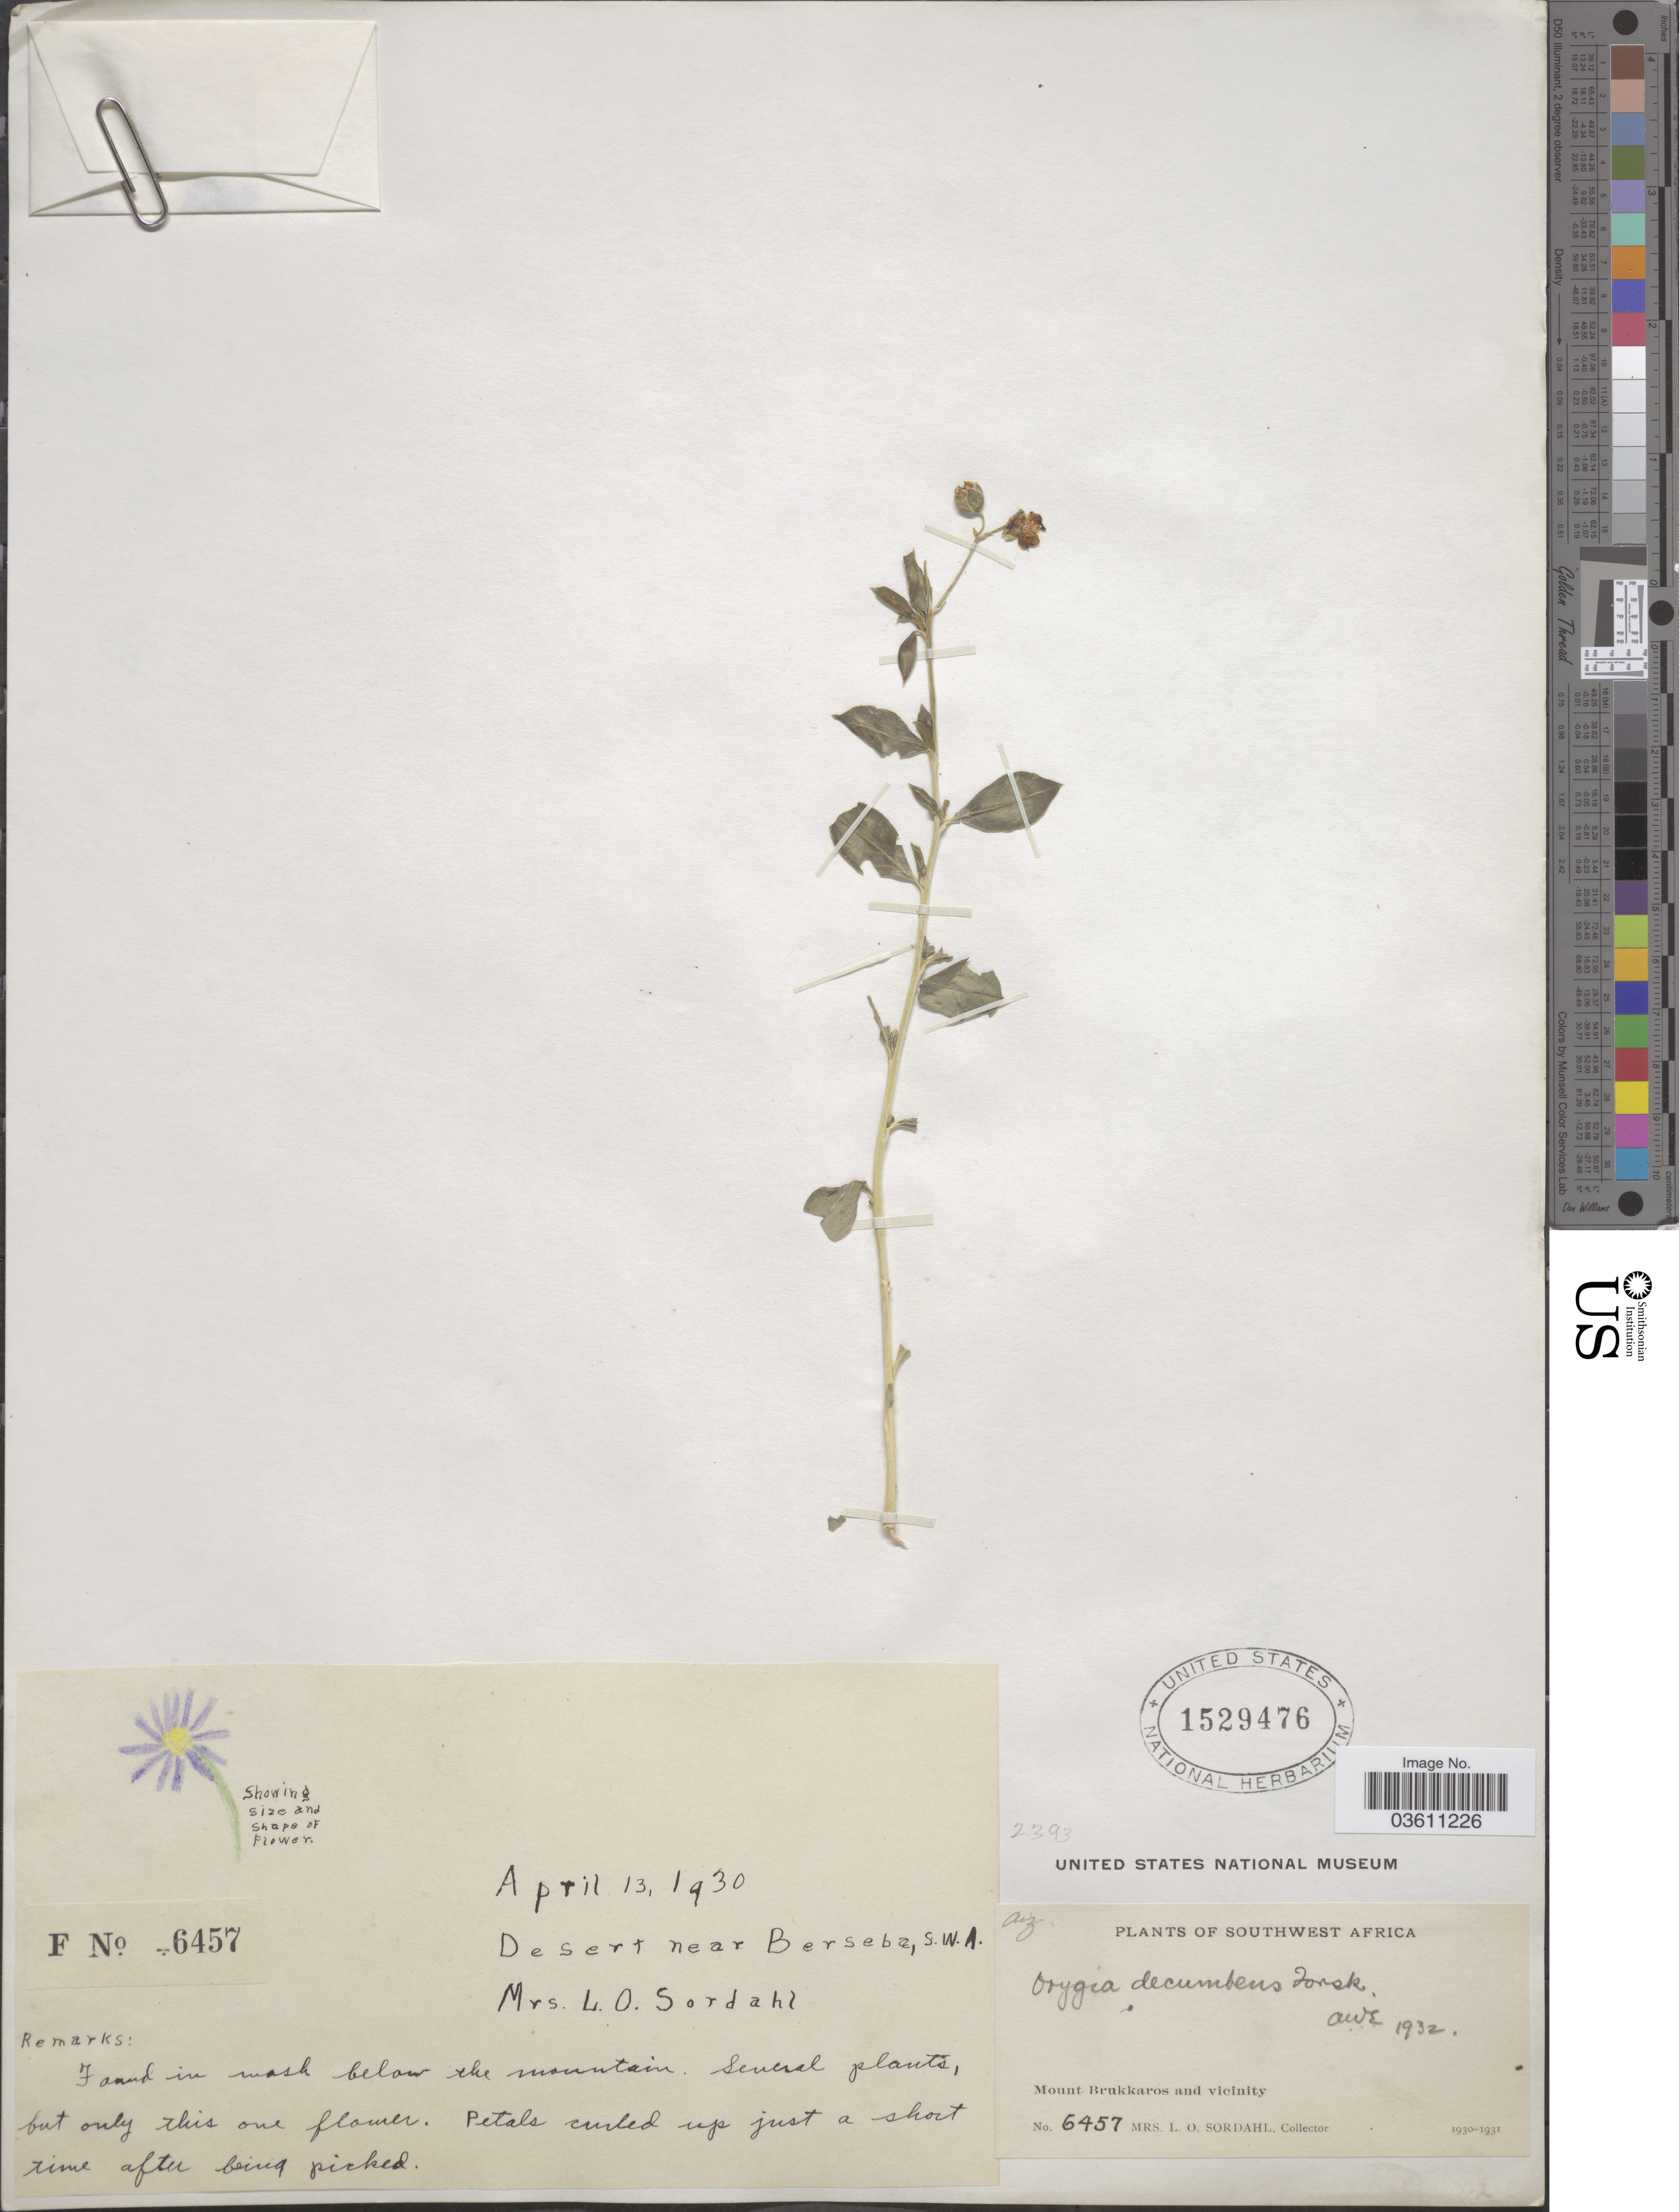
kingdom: Plantae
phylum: Tracheophyta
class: Magnoliopsida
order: Caryophyllales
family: Corbichoniaceae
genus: Corbichonia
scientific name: Corbichonia decumbens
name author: (Forssk.) Exell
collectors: L. Sordahl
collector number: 6457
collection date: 1930-04-13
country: Namibia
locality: Southwest Africa. Desert near Berseba. Mount Brukkaros and vicinity.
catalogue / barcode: US 1529476